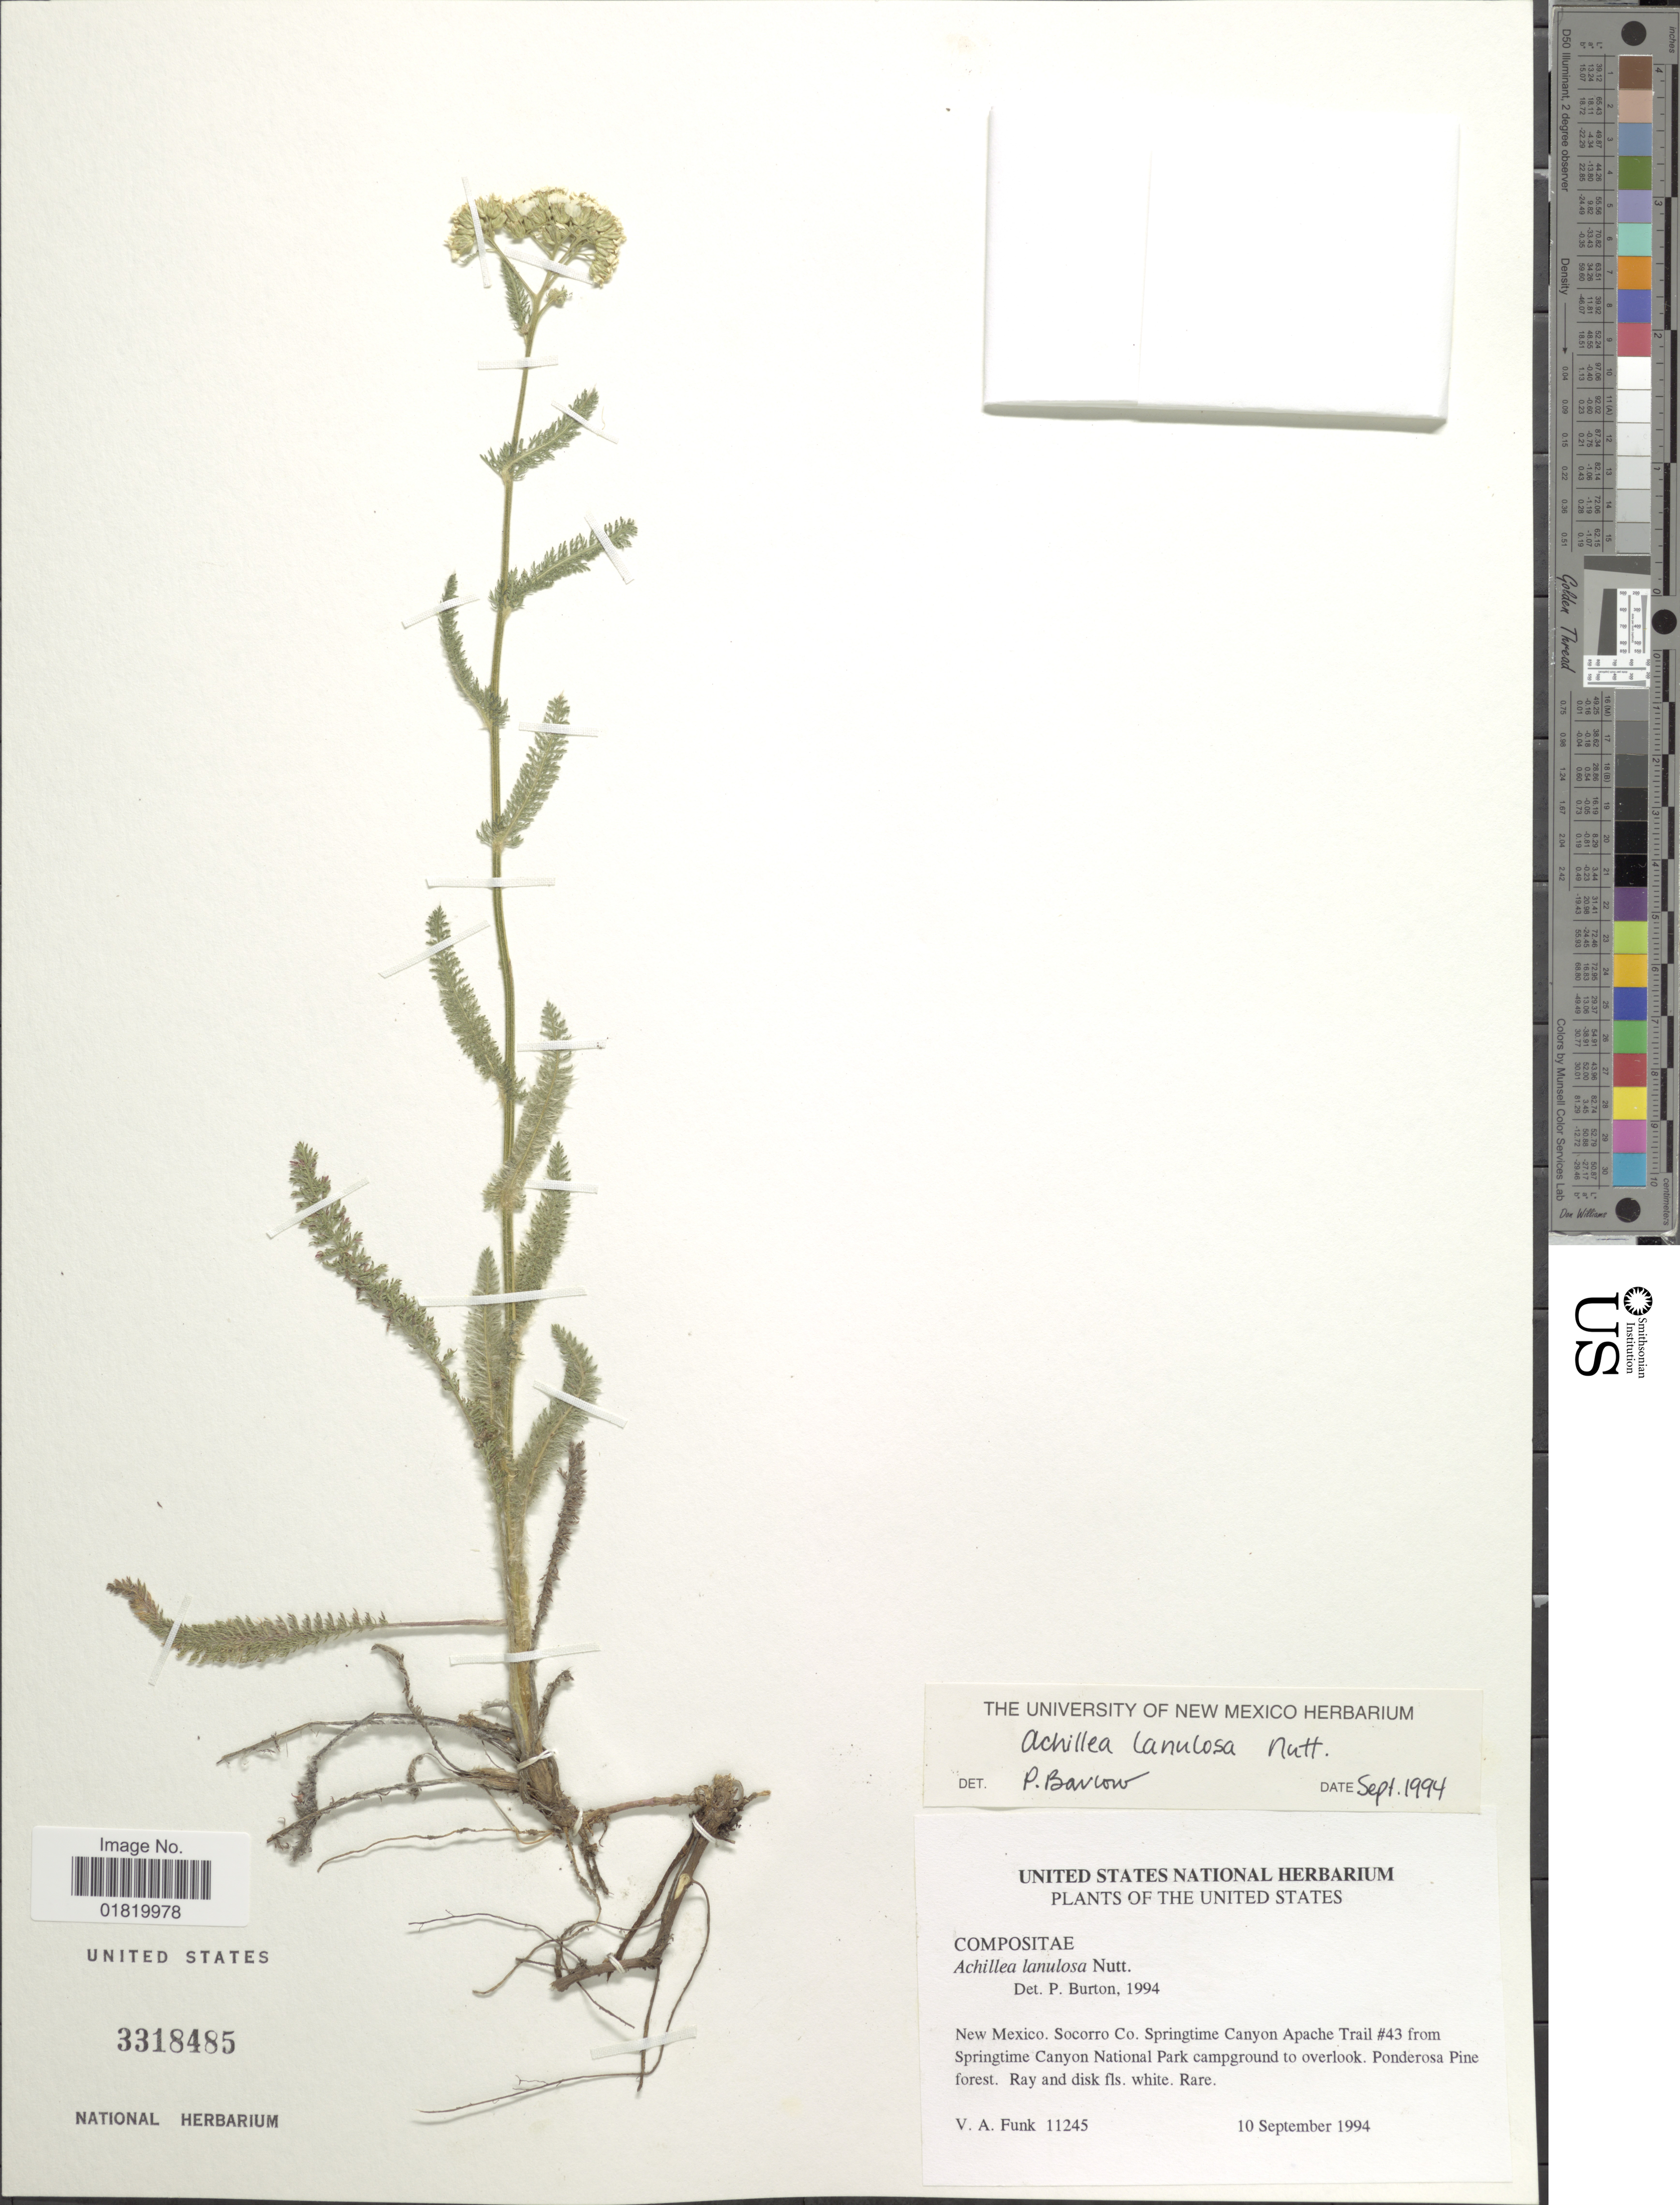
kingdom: Plantae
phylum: Tracheophyta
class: Magnoliopsida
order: Asterales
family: Asteraceae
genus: Achillea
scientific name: Achillea lanulosa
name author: Nutt.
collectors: V. Funk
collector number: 11245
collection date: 1994-09-10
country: United States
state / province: New Mexico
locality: Socorro Co. Springtime Canyon Apache Trail #43 from Springtime Canyon National Park campground to overlook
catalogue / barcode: US 3318485